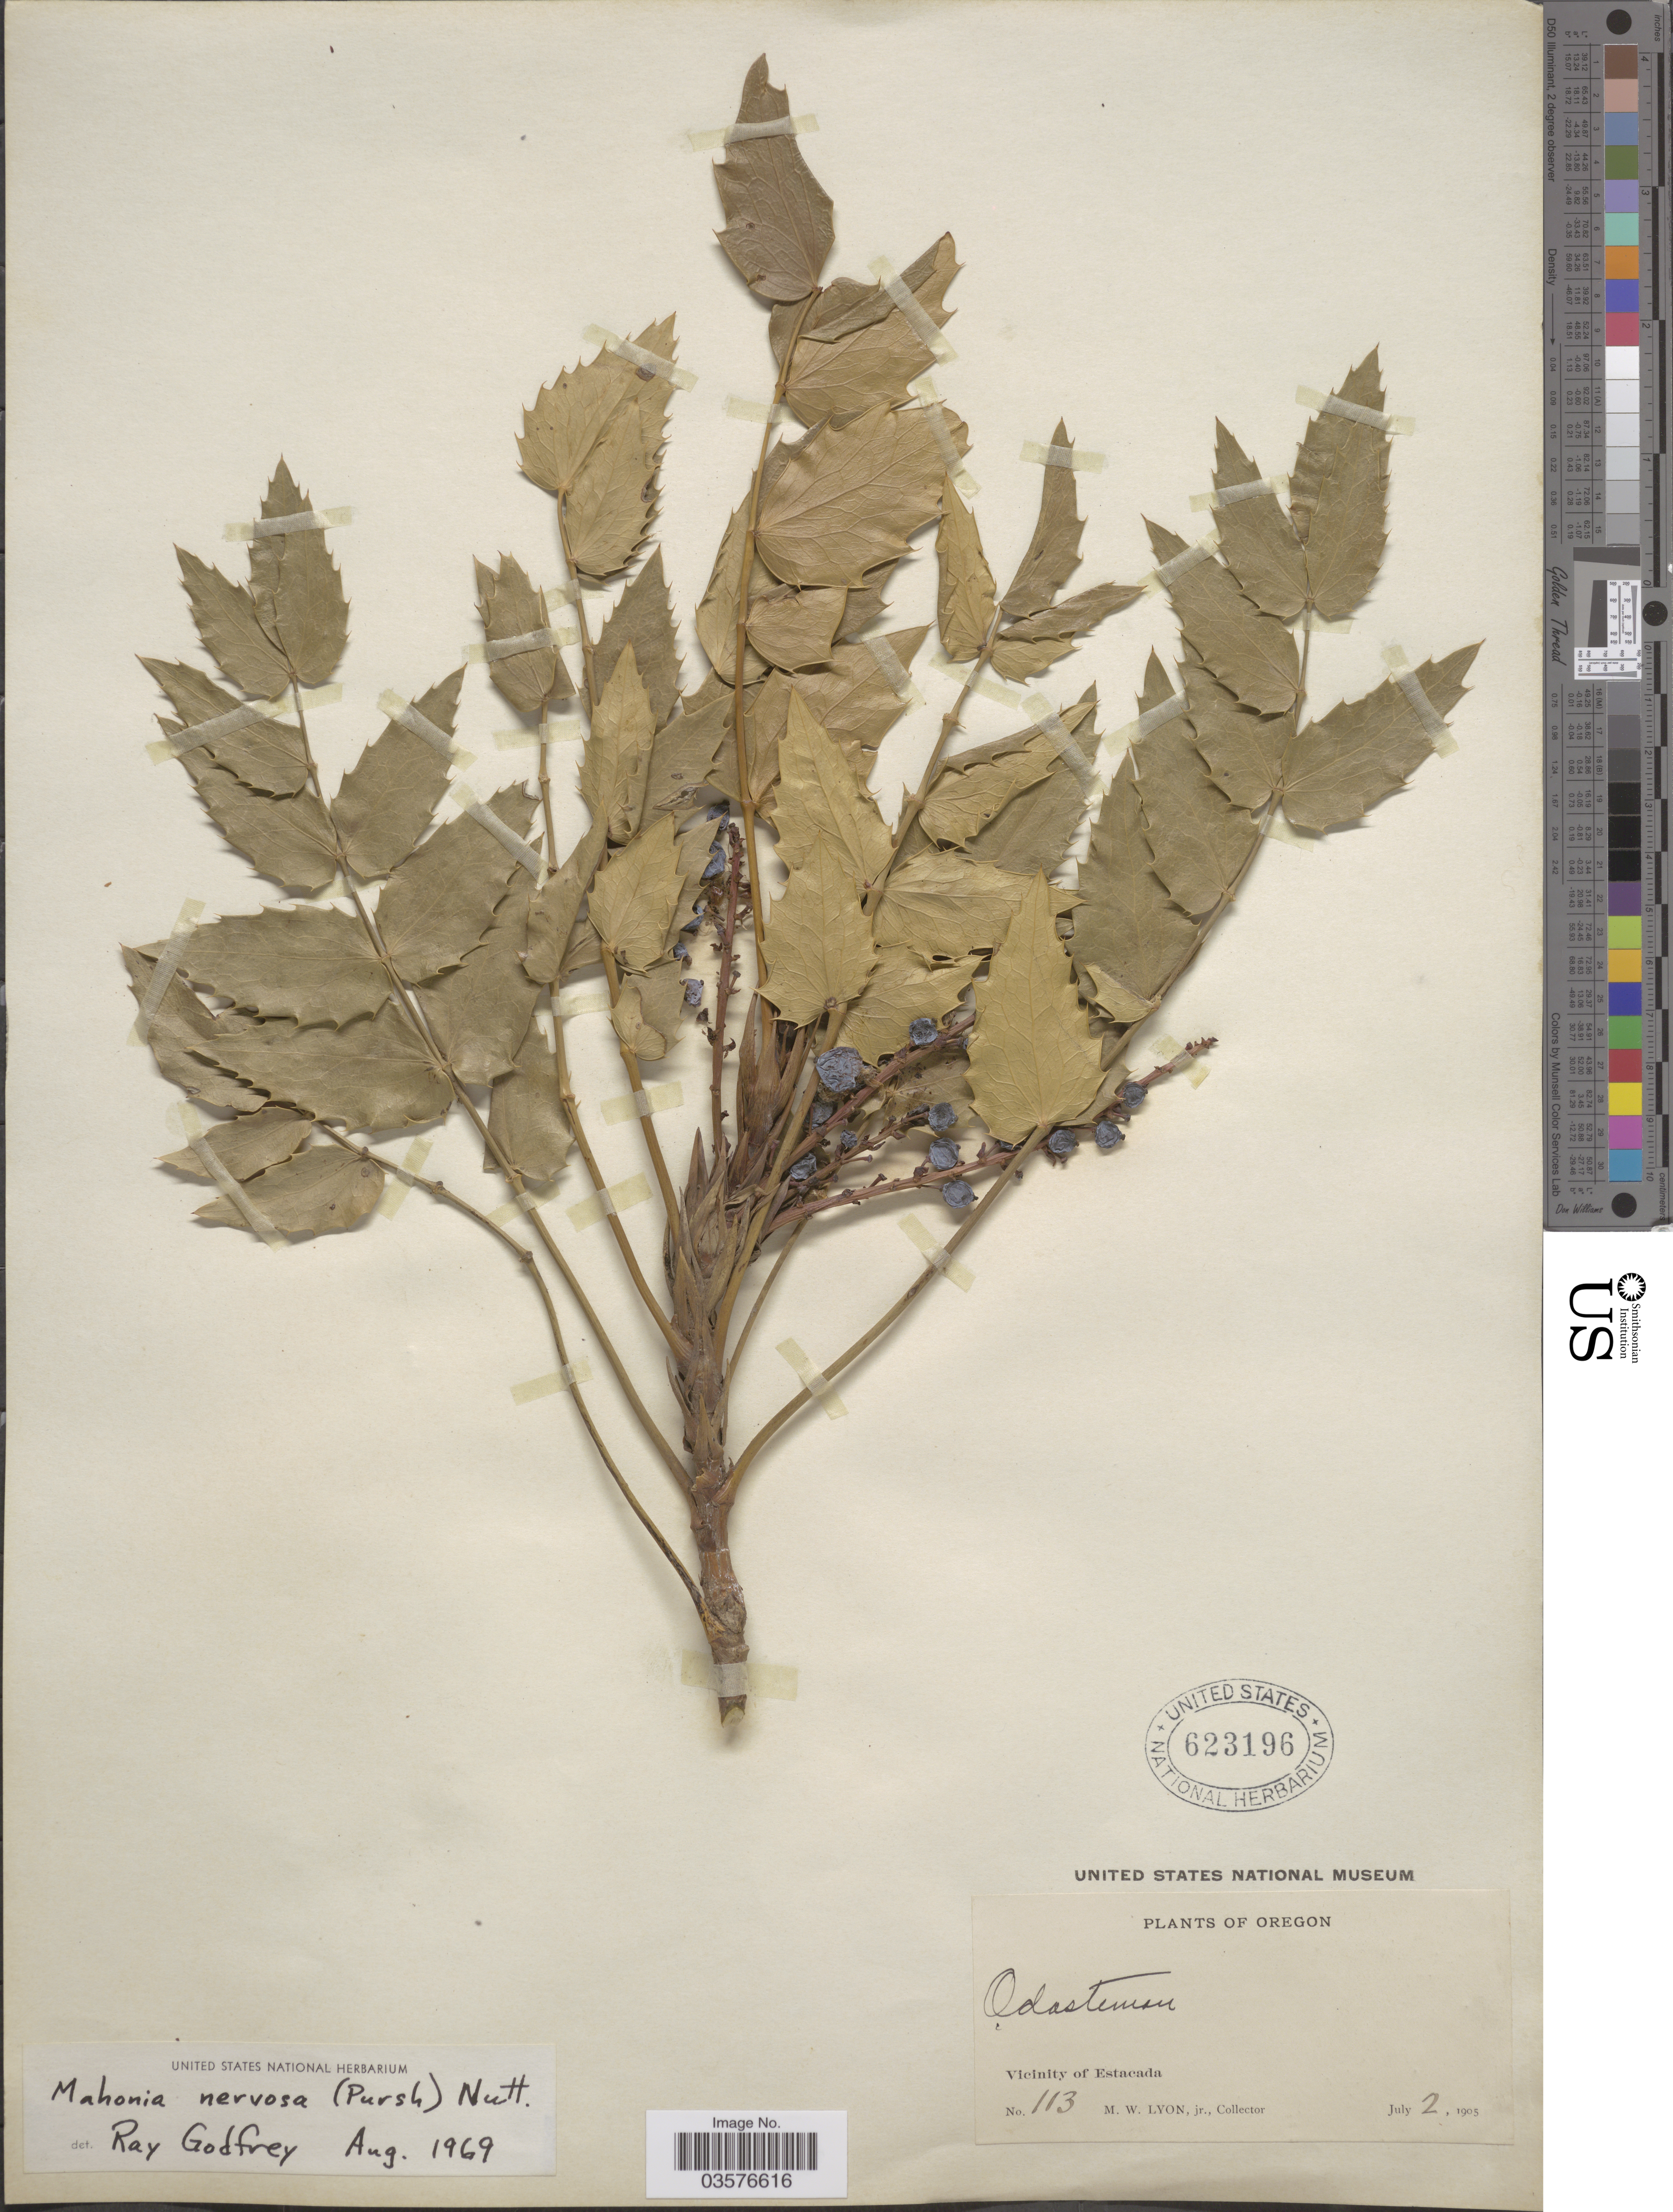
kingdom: Plantae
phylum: Tracheophyta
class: Magnoliopsida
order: Ranunculales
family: Berberidaceae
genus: Mahonia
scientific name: Mahonia nervosa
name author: (Pursh) Nutt.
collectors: M. W. Lyon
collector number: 113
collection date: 1905-07-02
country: United States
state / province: Oregon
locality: Vicinity of Estacada.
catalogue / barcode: US 623196